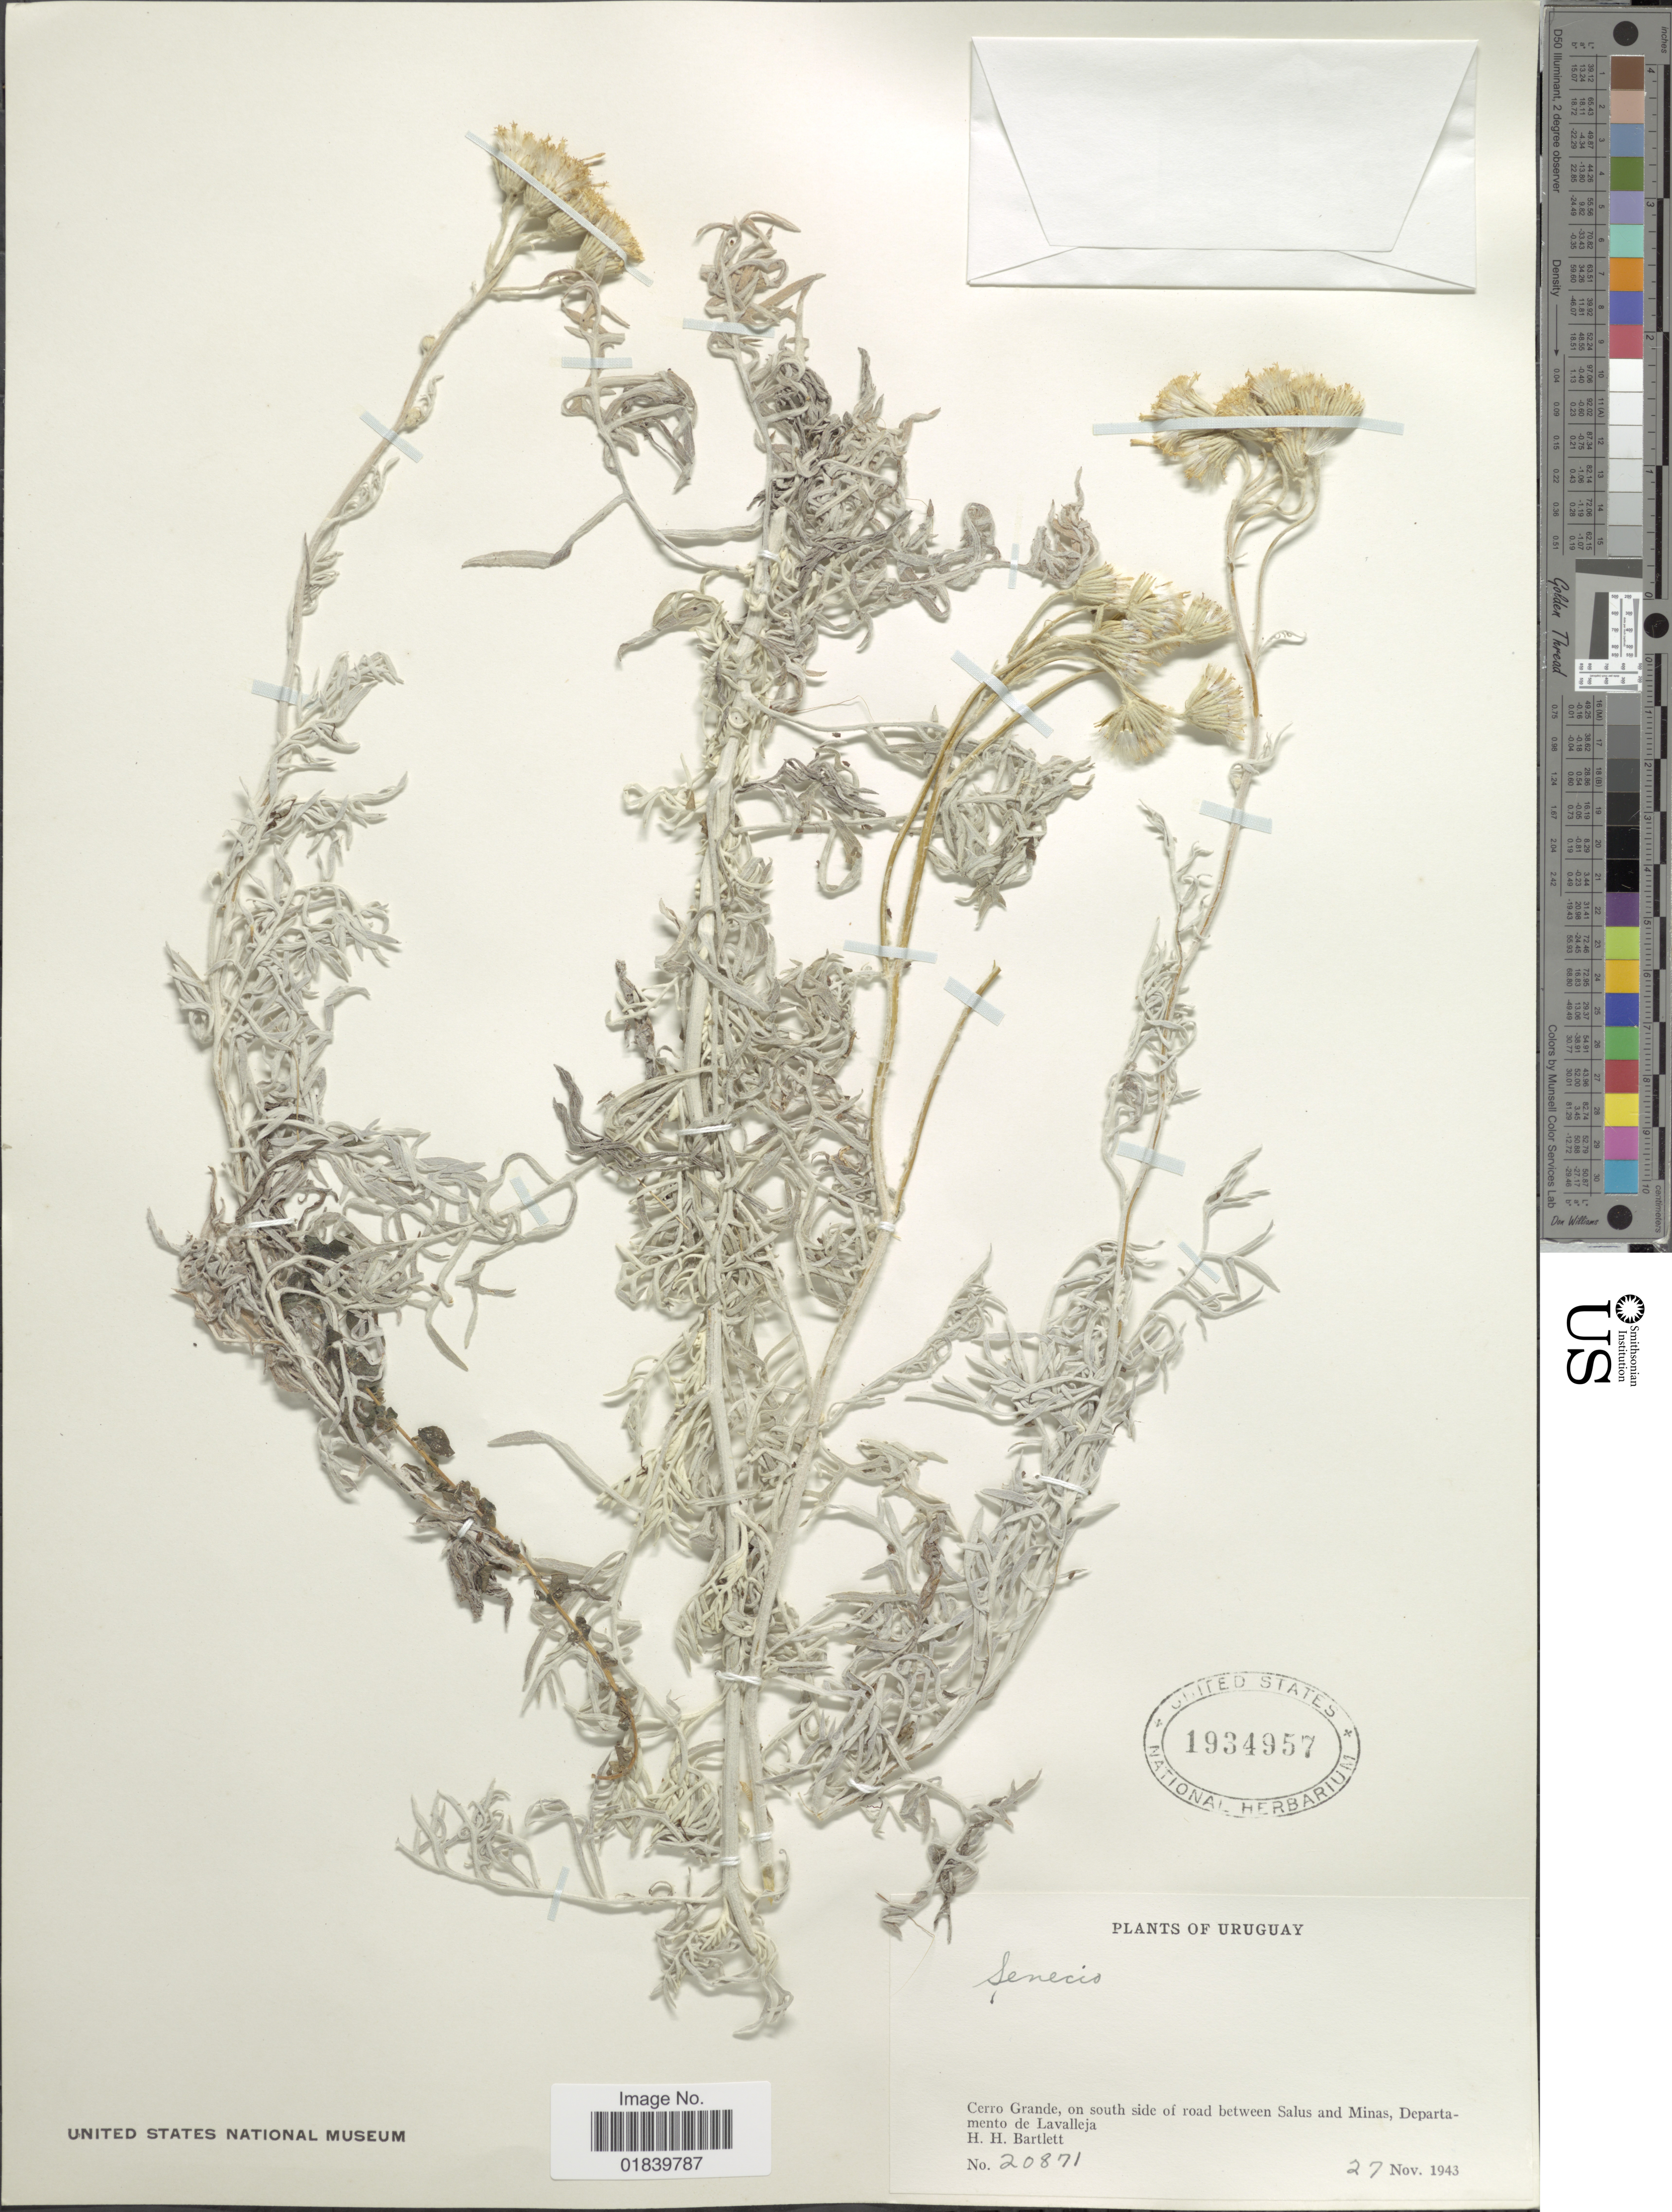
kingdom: Plantae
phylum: Tracheophyta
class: Magnoliopsida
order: Asterales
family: Asteraceae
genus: Senecio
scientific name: Senecio sp.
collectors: H. H. Bartlett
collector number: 20871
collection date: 1943-11-27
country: Uruguay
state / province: Lavalleja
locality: Cerro Grande, on south side of road between Salus and Minas, Departmento de Lavalieja.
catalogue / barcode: US 1934957